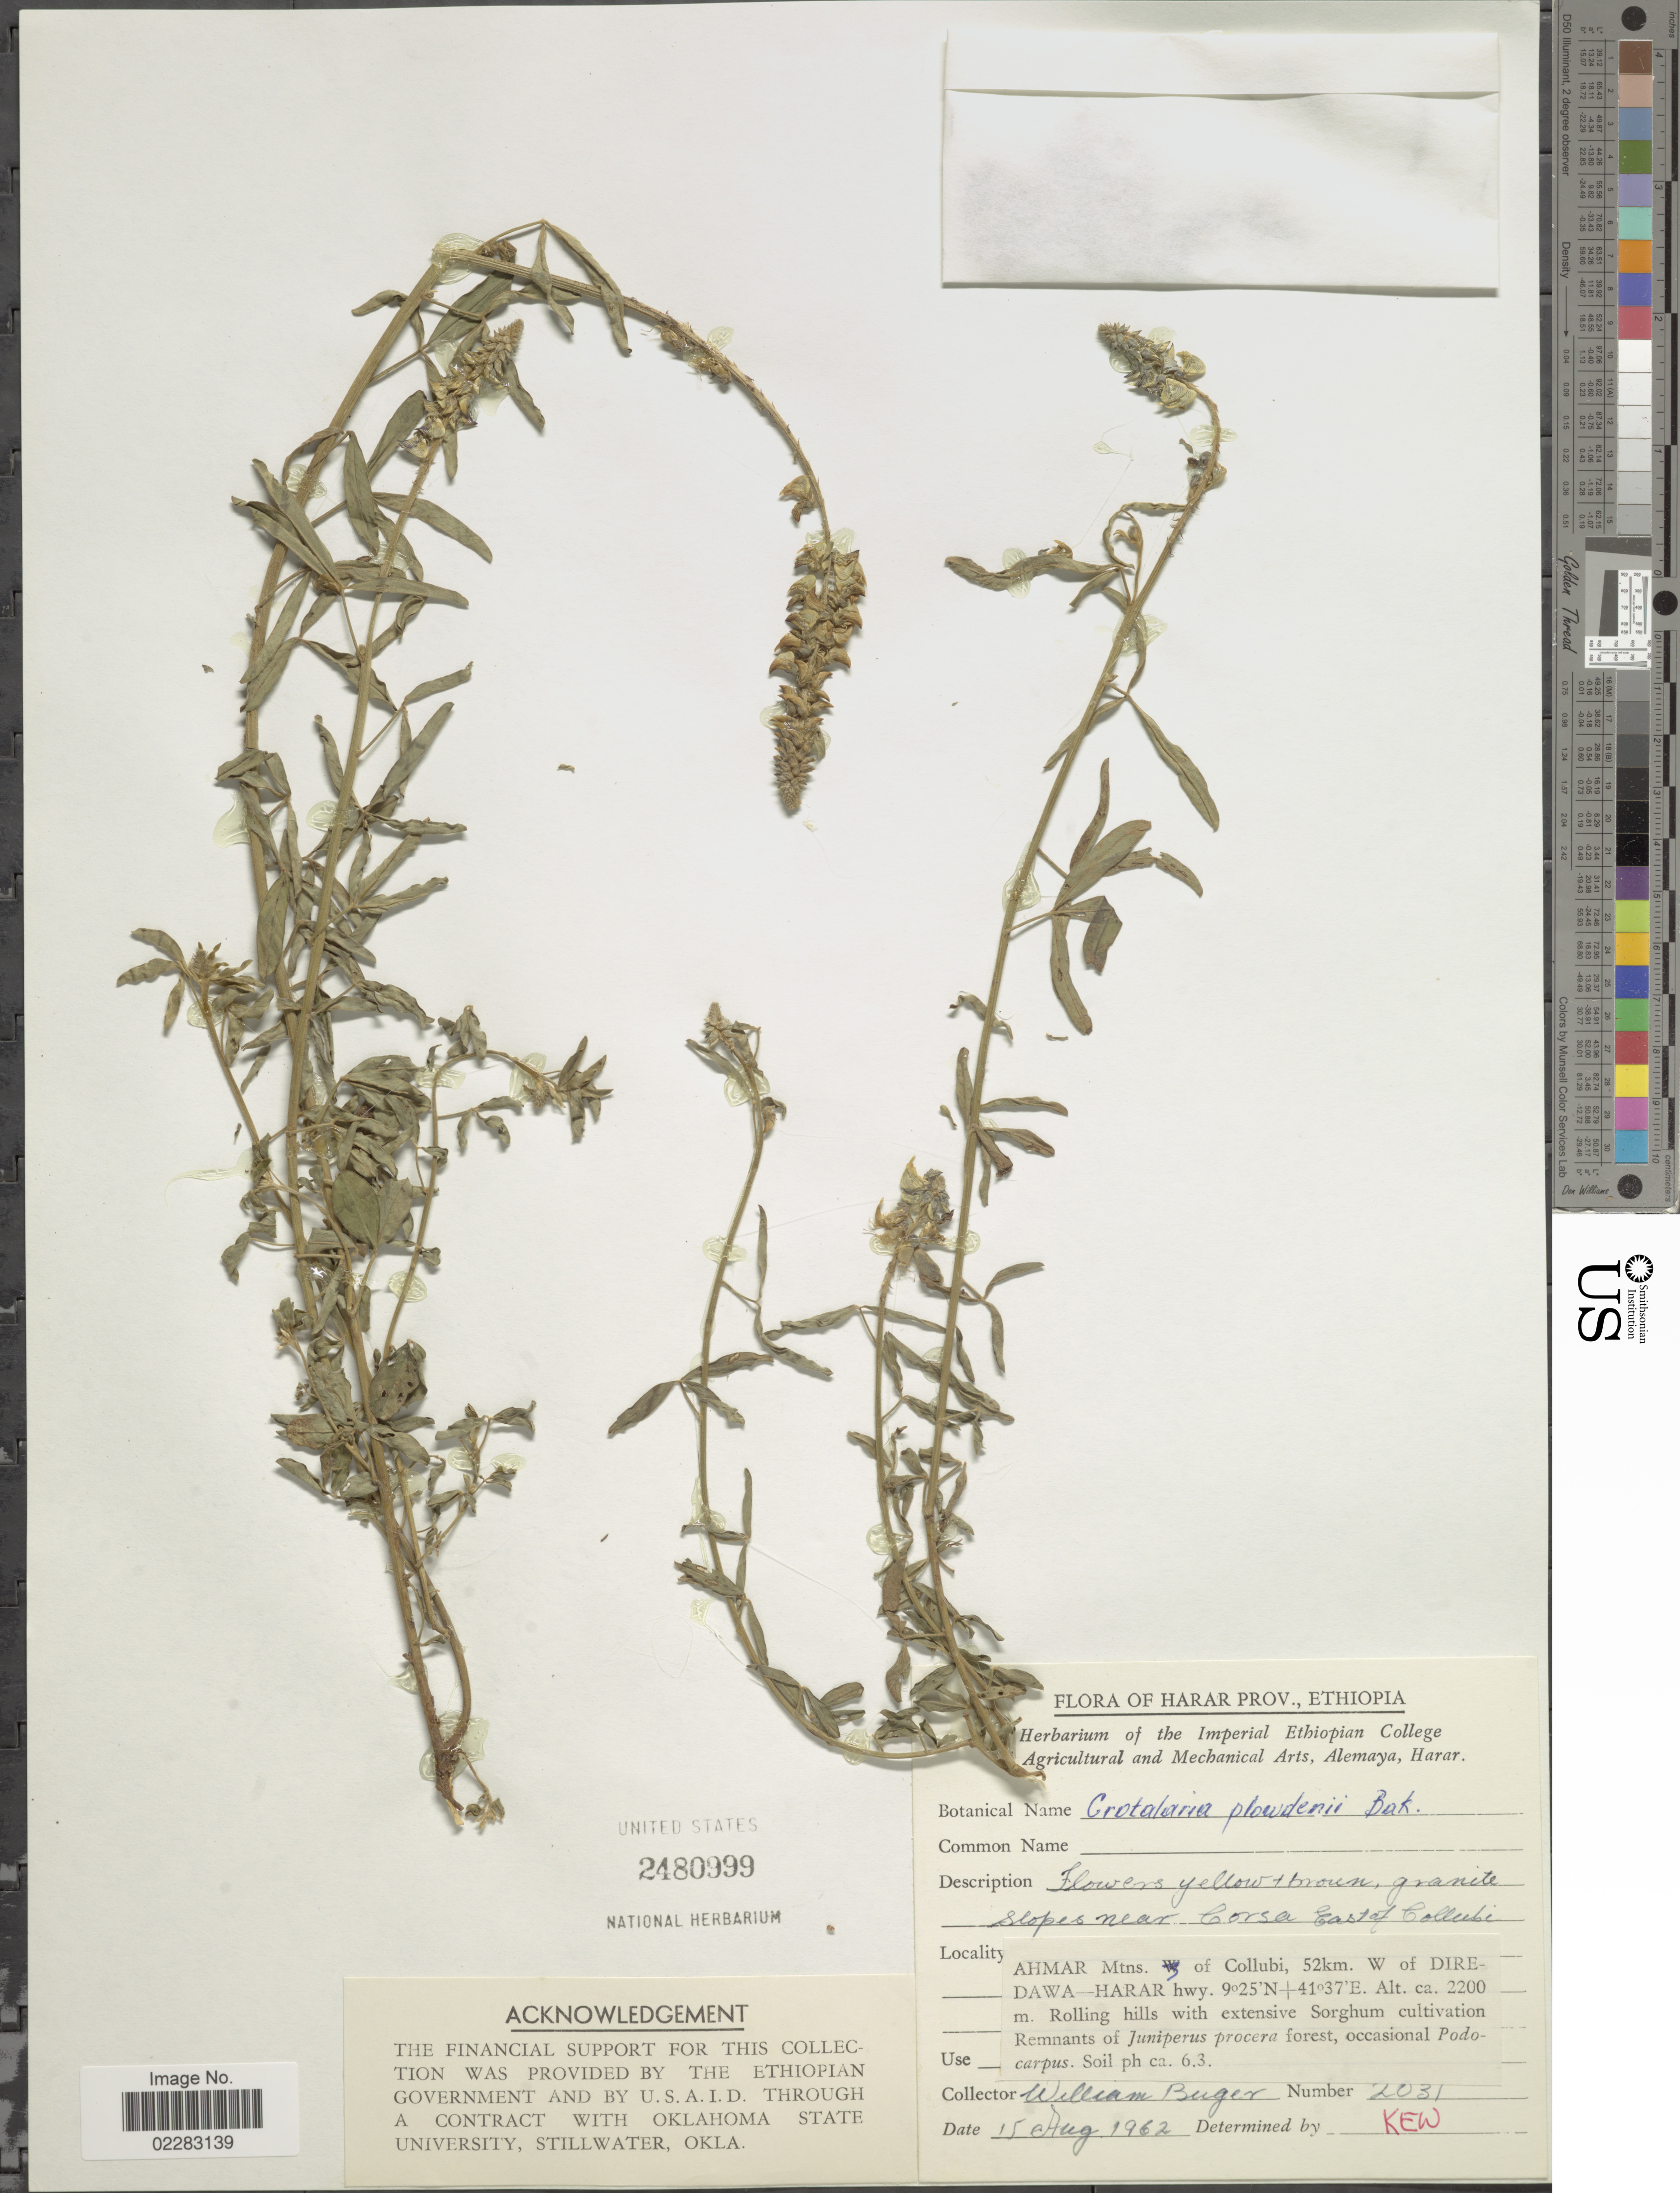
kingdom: Plantae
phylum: Tracheophyta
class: Magnoliopsida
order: Fabales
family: Fabaceae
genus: Crotalaria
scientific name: Crotalaria plowdenii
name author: Baker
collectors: W. Burger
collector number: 2031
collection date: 1962-08-15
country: Ethiopia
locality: Harar Prov., slopes near Corsa east of Collubi, Ahmar Mtns. of Collubi, 52 km. W of Dire-Dawa-Harar hwy, rolling hills with extensive cultivation.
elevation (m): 2200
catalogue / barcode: US 2480999